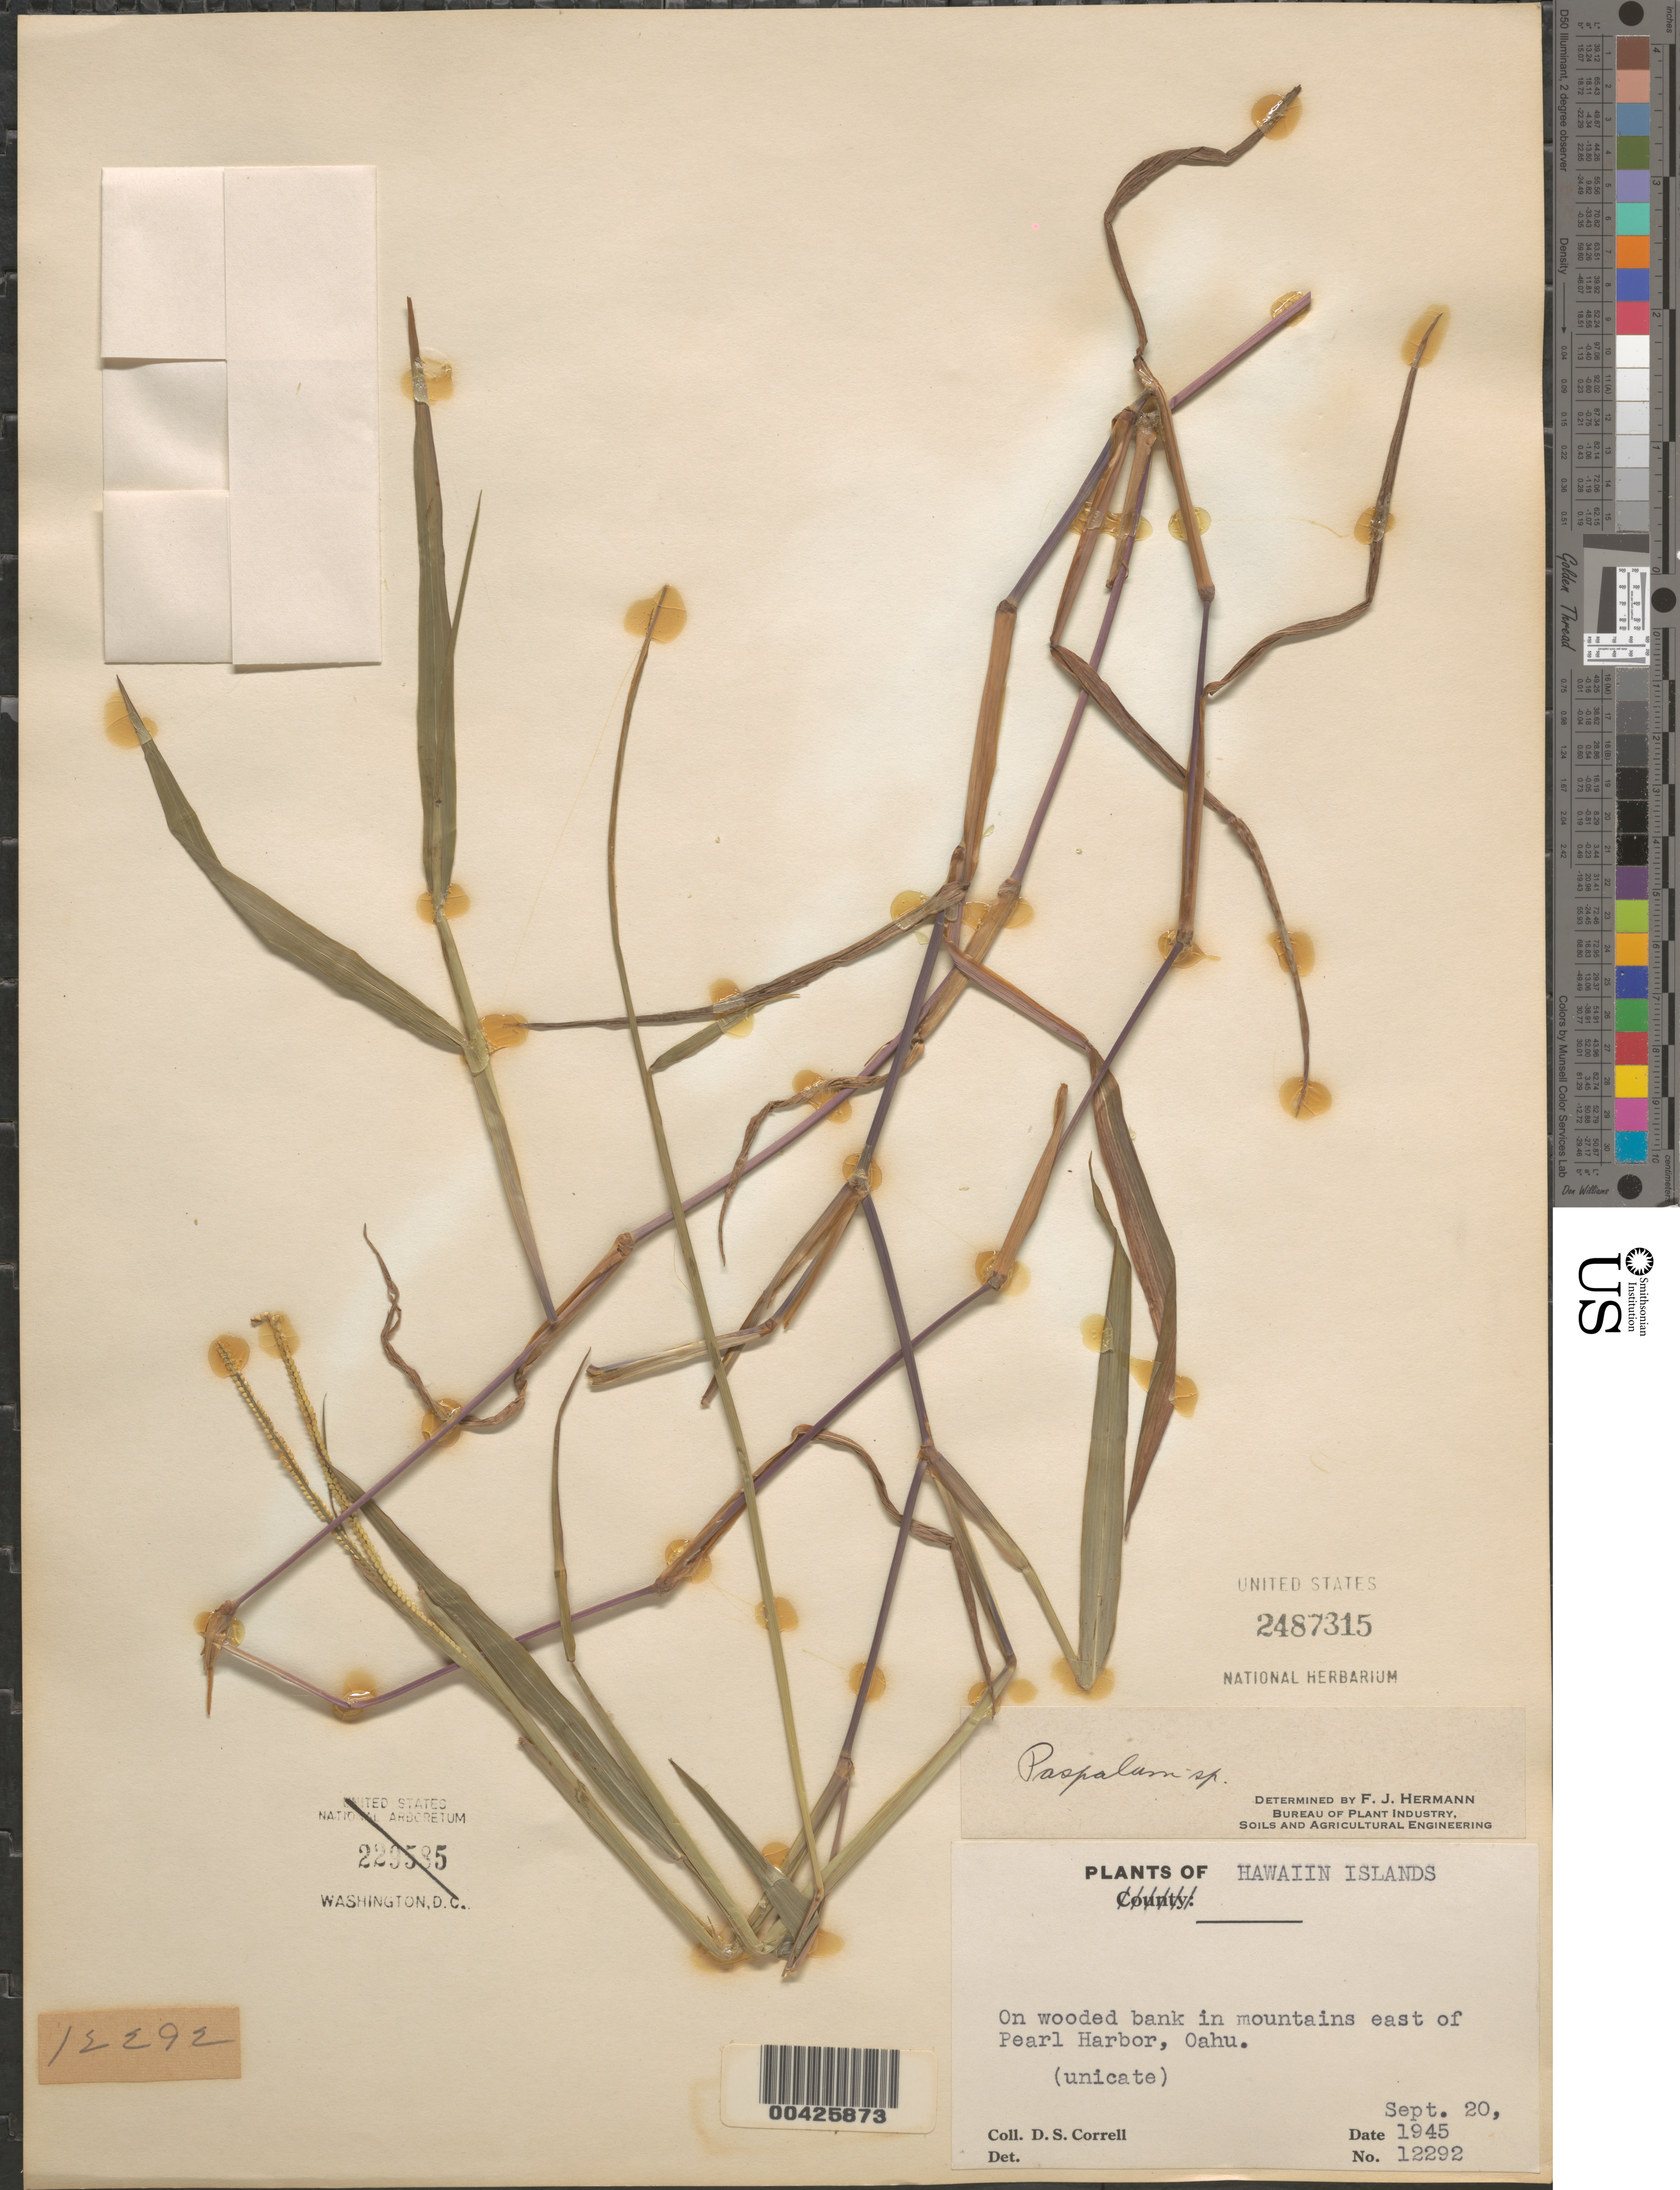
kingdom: Plantae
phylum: Tracheophyta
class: Liliopsida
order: Poales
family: Poaceae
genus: Paspalum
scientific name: Paspalum conjugatum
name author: P.J. Bergius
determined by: Faccenda, K.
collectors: D. S. Correll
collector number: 12292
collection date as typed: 20 Sep 1945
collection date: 1945-09-20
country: United States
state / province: Hawaii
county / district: Honolulu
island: Oahu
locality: On wooded bank in mountains east of Pearl Harbor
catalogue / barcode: US 2487315